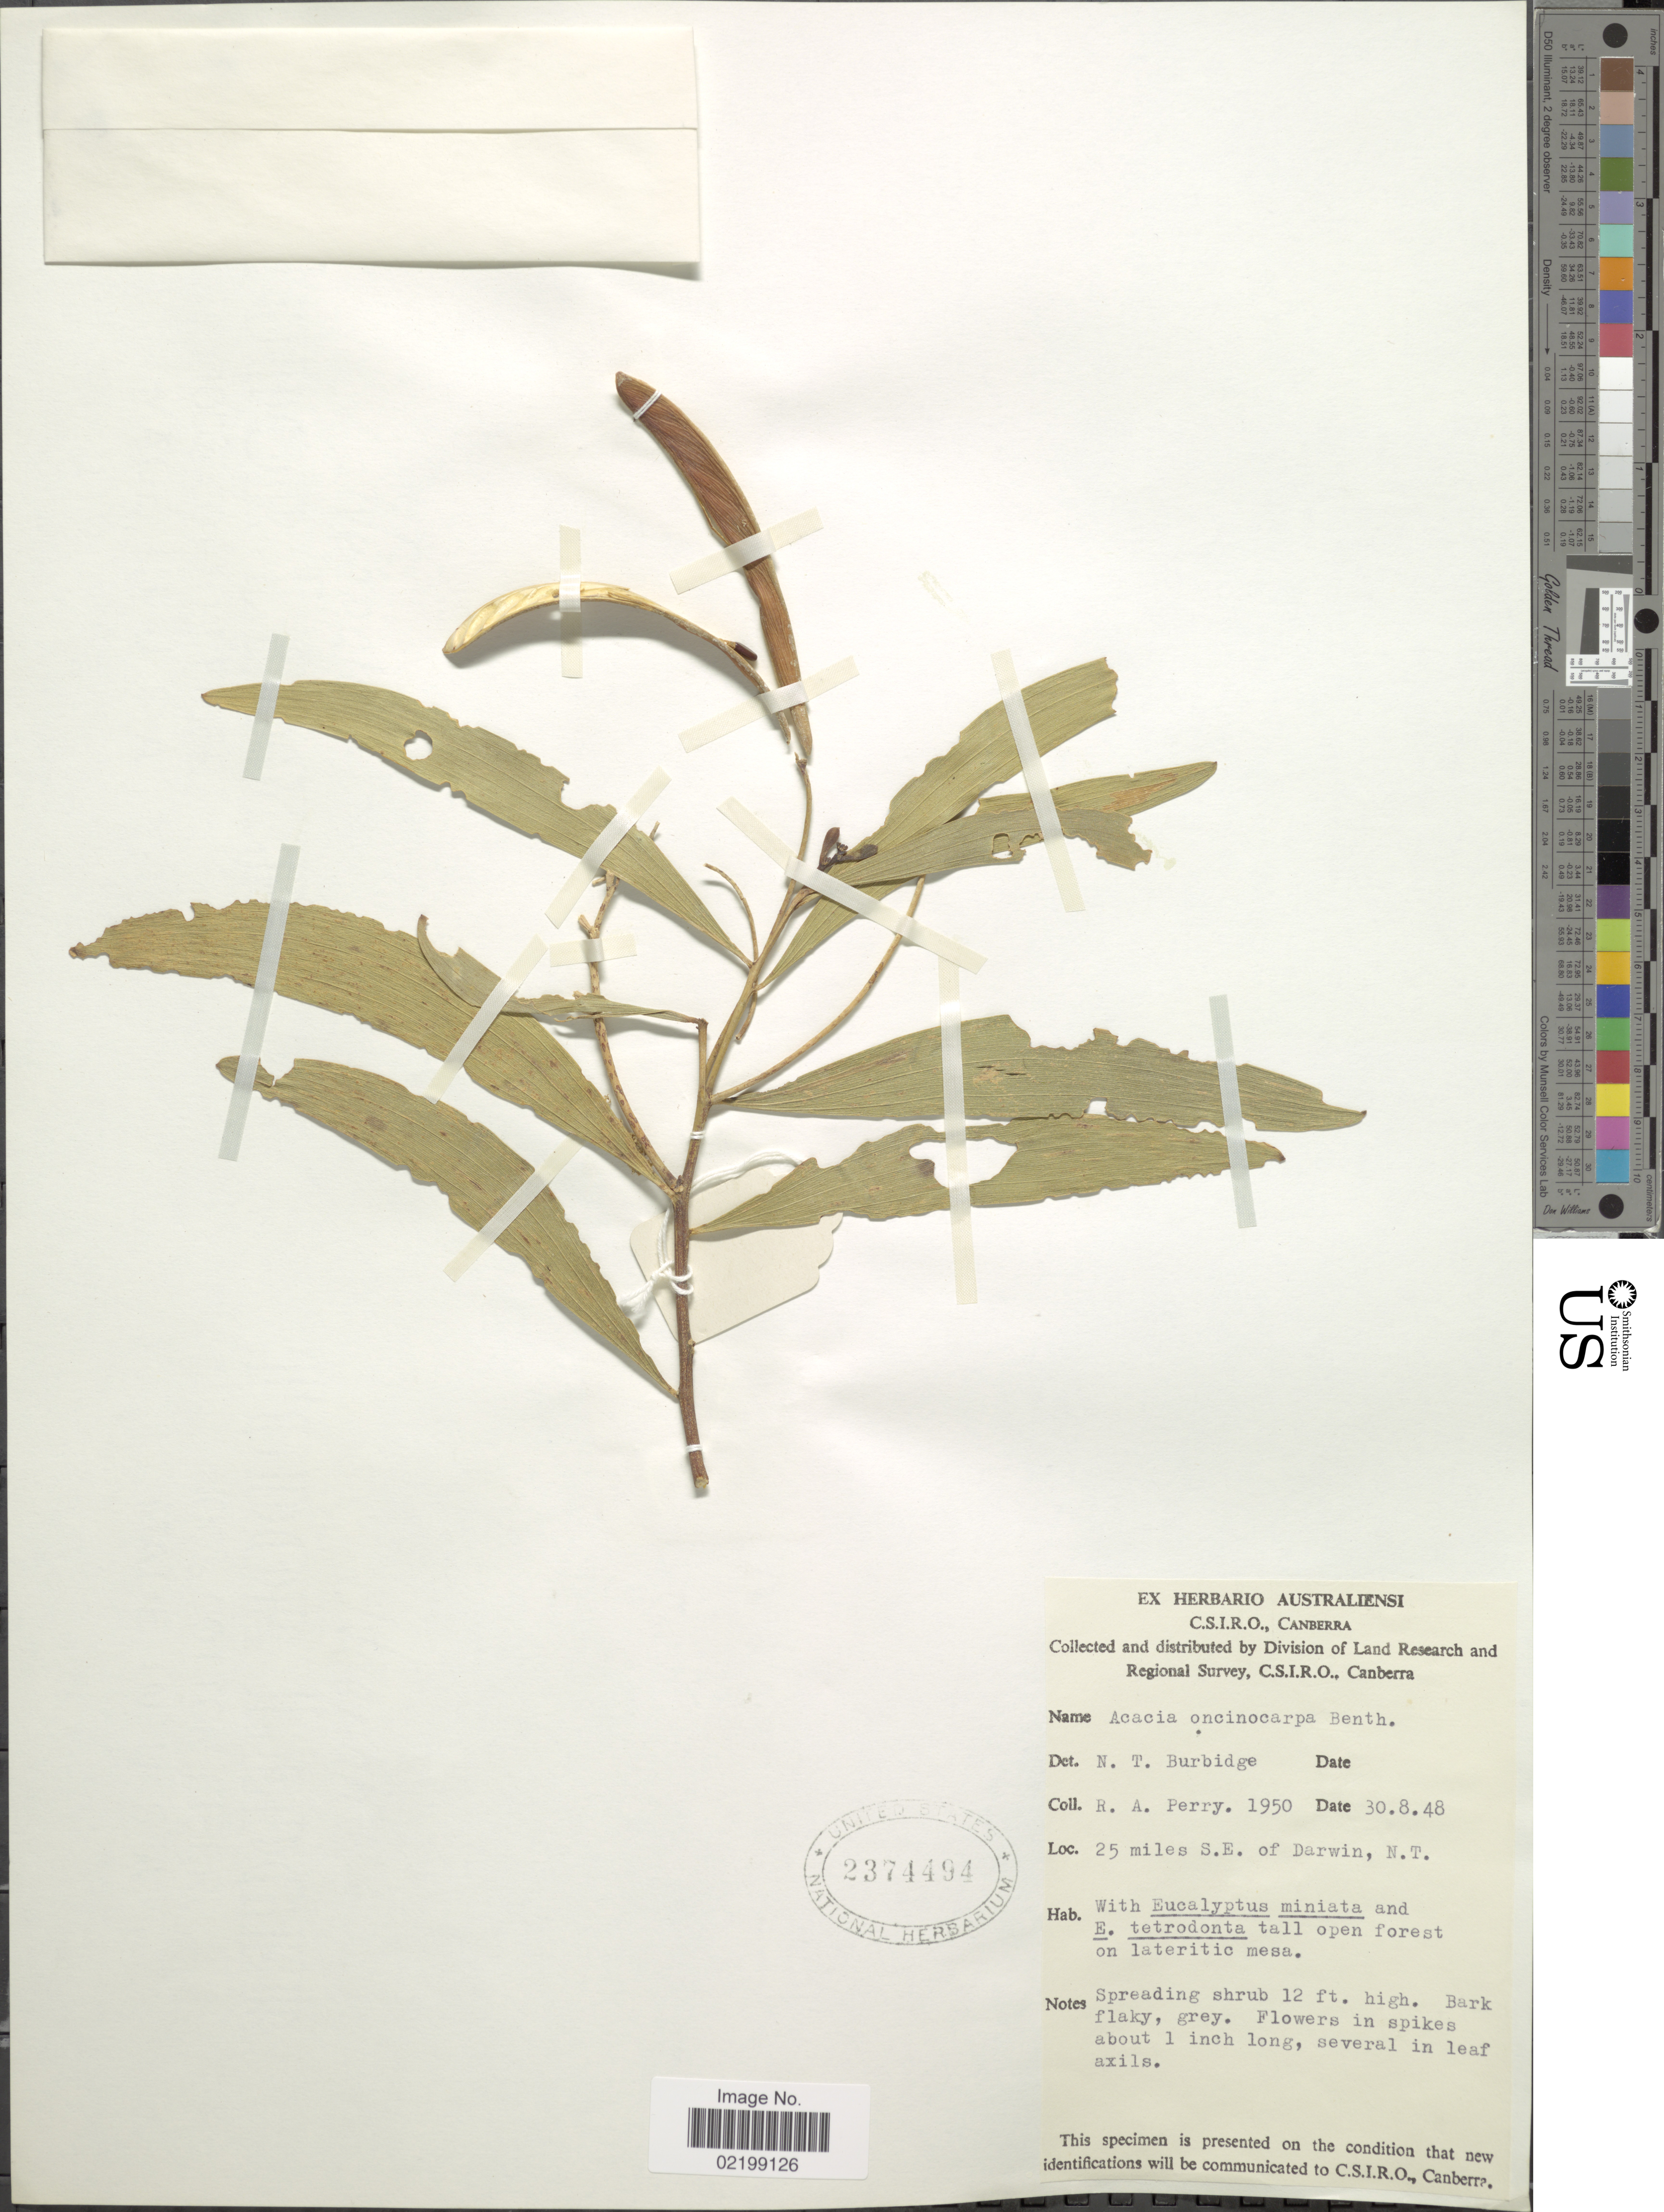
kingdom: Plantae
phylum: Tracheophyta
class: Magnoliopsida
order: Fabales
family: Fabaceae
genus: Acacia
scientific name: Acacia oncinocarpa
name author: Benth.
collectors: Perry, R. A.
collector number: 1950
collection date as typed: Transcribed d/m/y: 30/8/48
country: Australia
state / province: Northern Territory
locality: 25 miles S.E. of Darwin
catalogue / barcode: US 2374494